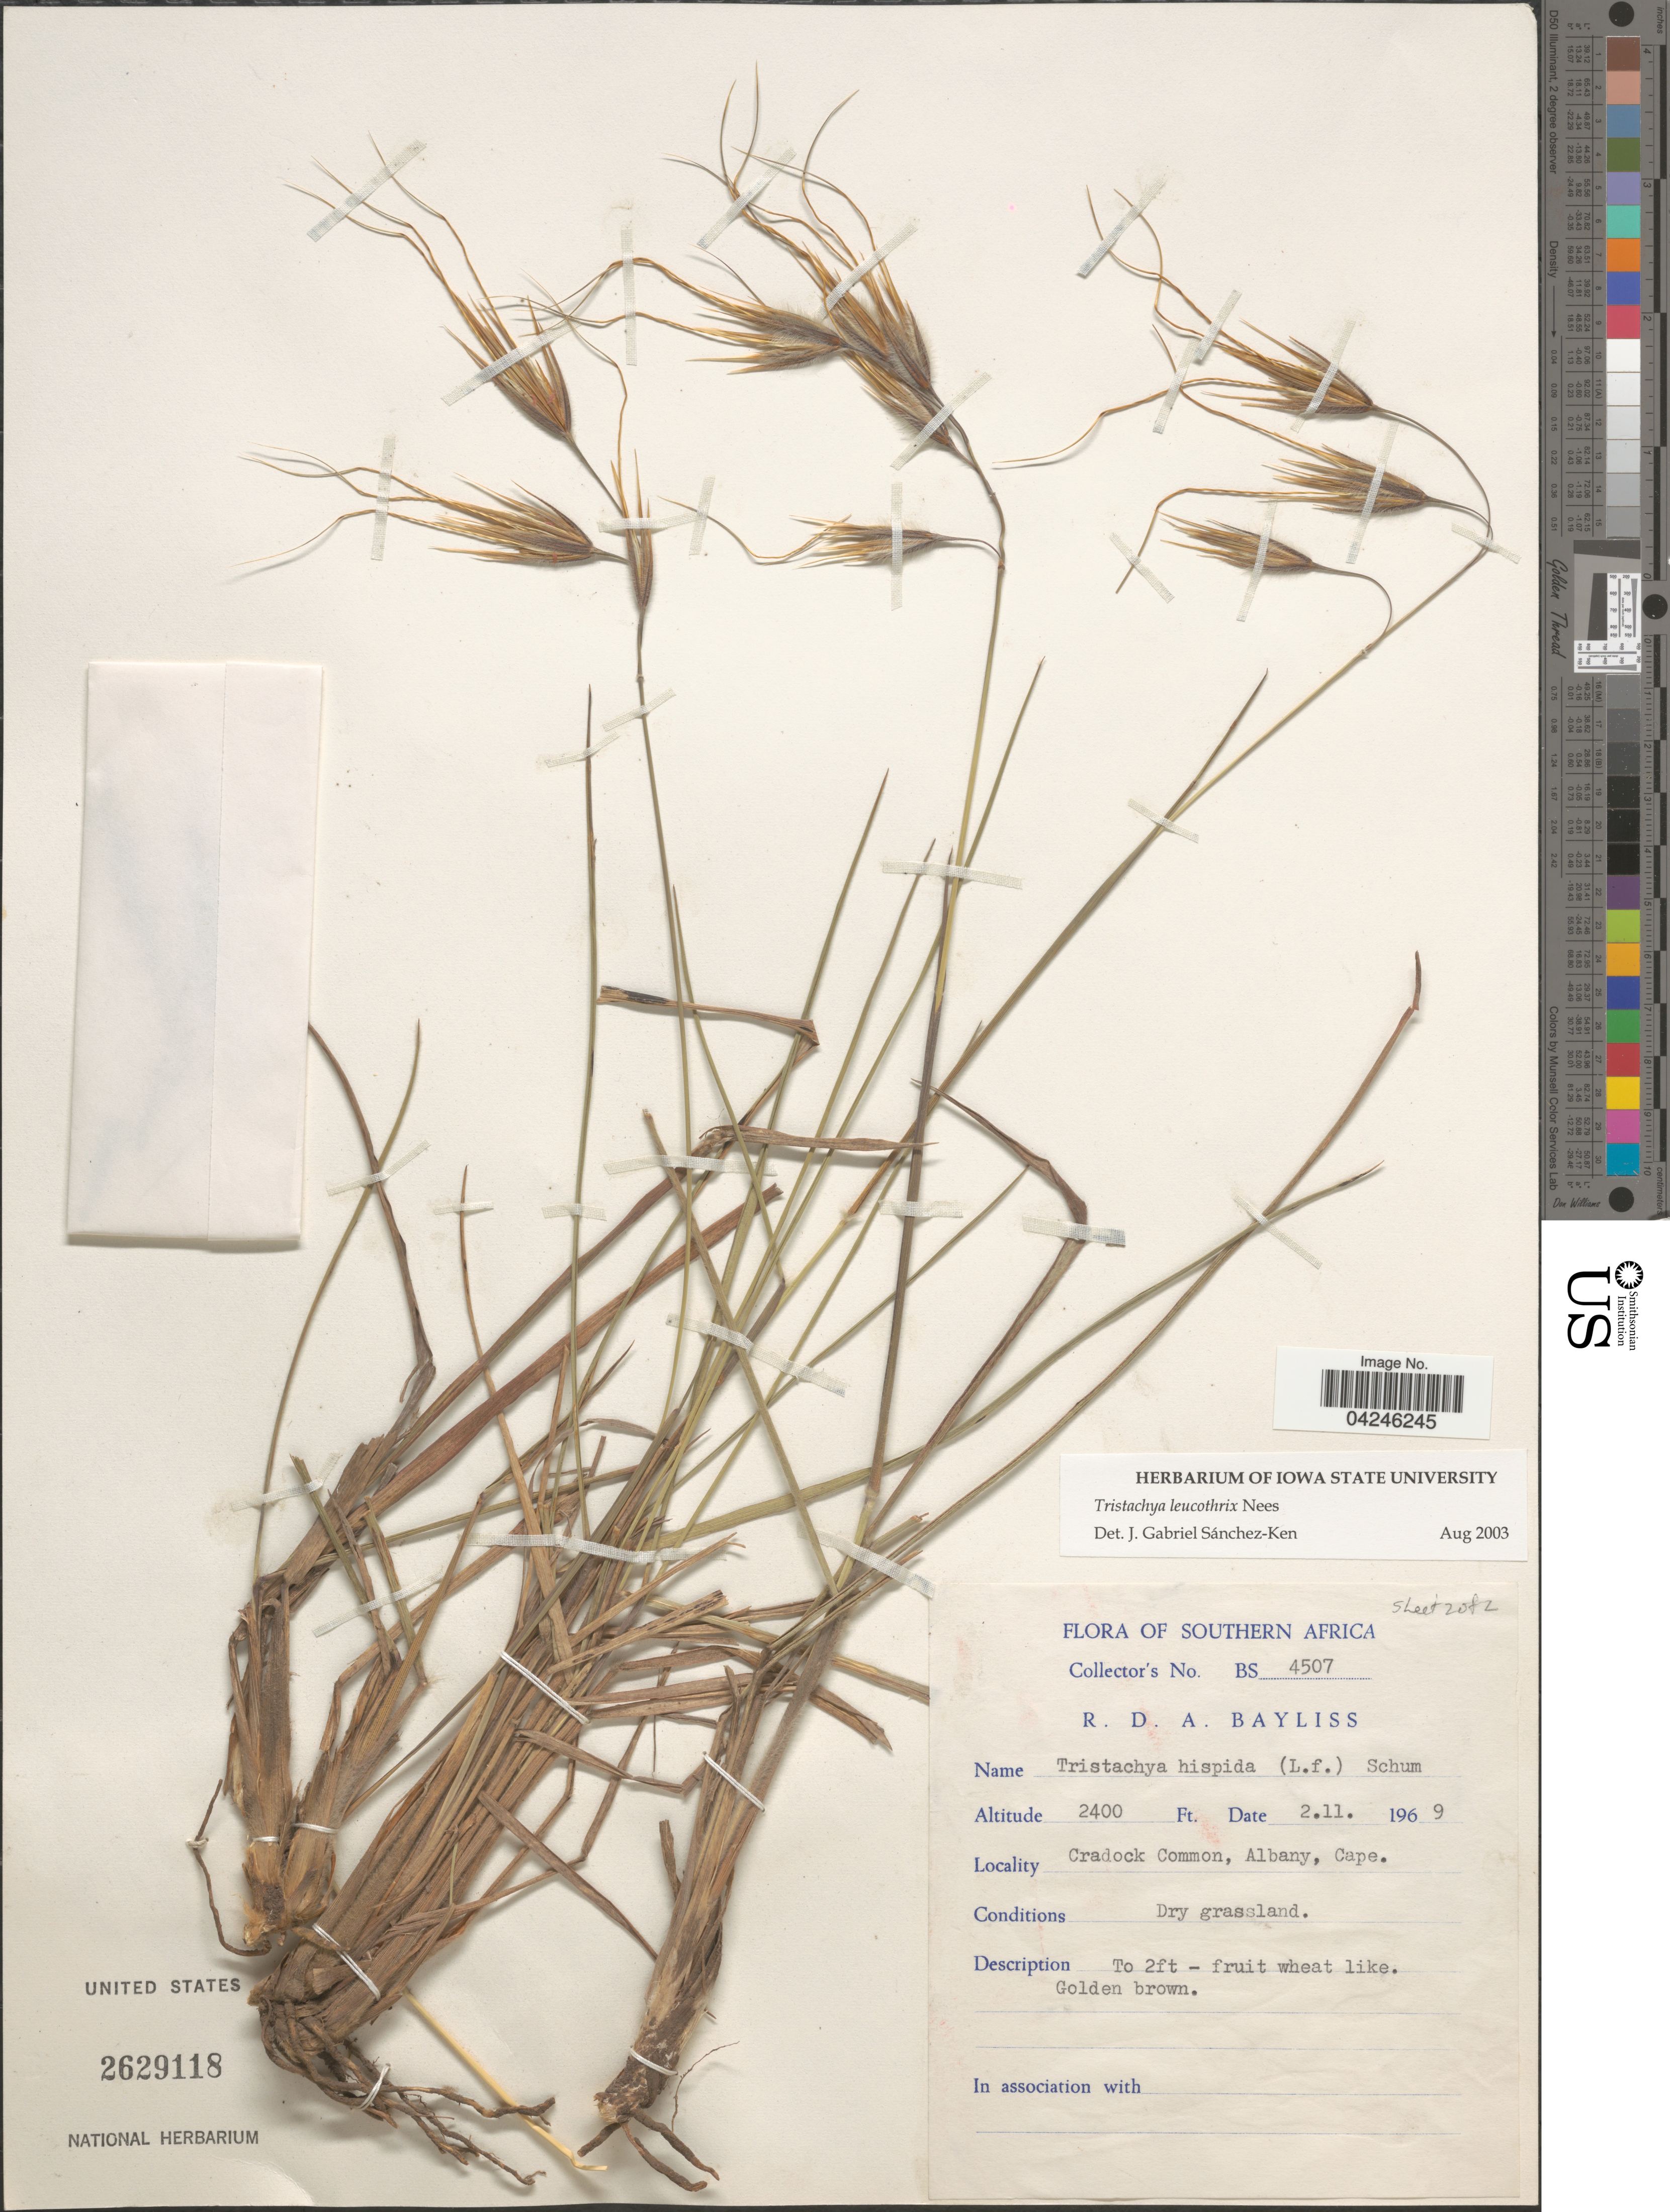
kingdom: Plantae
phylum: Tracheophyta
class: Liliopsida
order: Poales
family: Poaceae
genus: Tristachya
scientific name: Tristachya leucothrix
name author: Trin. ex Nees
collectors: R. Bayliss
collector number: BS4507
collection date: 1969-11-02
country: South Africa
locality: Southern Africa. Cradock Common, Albany, Cape.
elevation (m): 732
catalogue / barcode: US 2629118